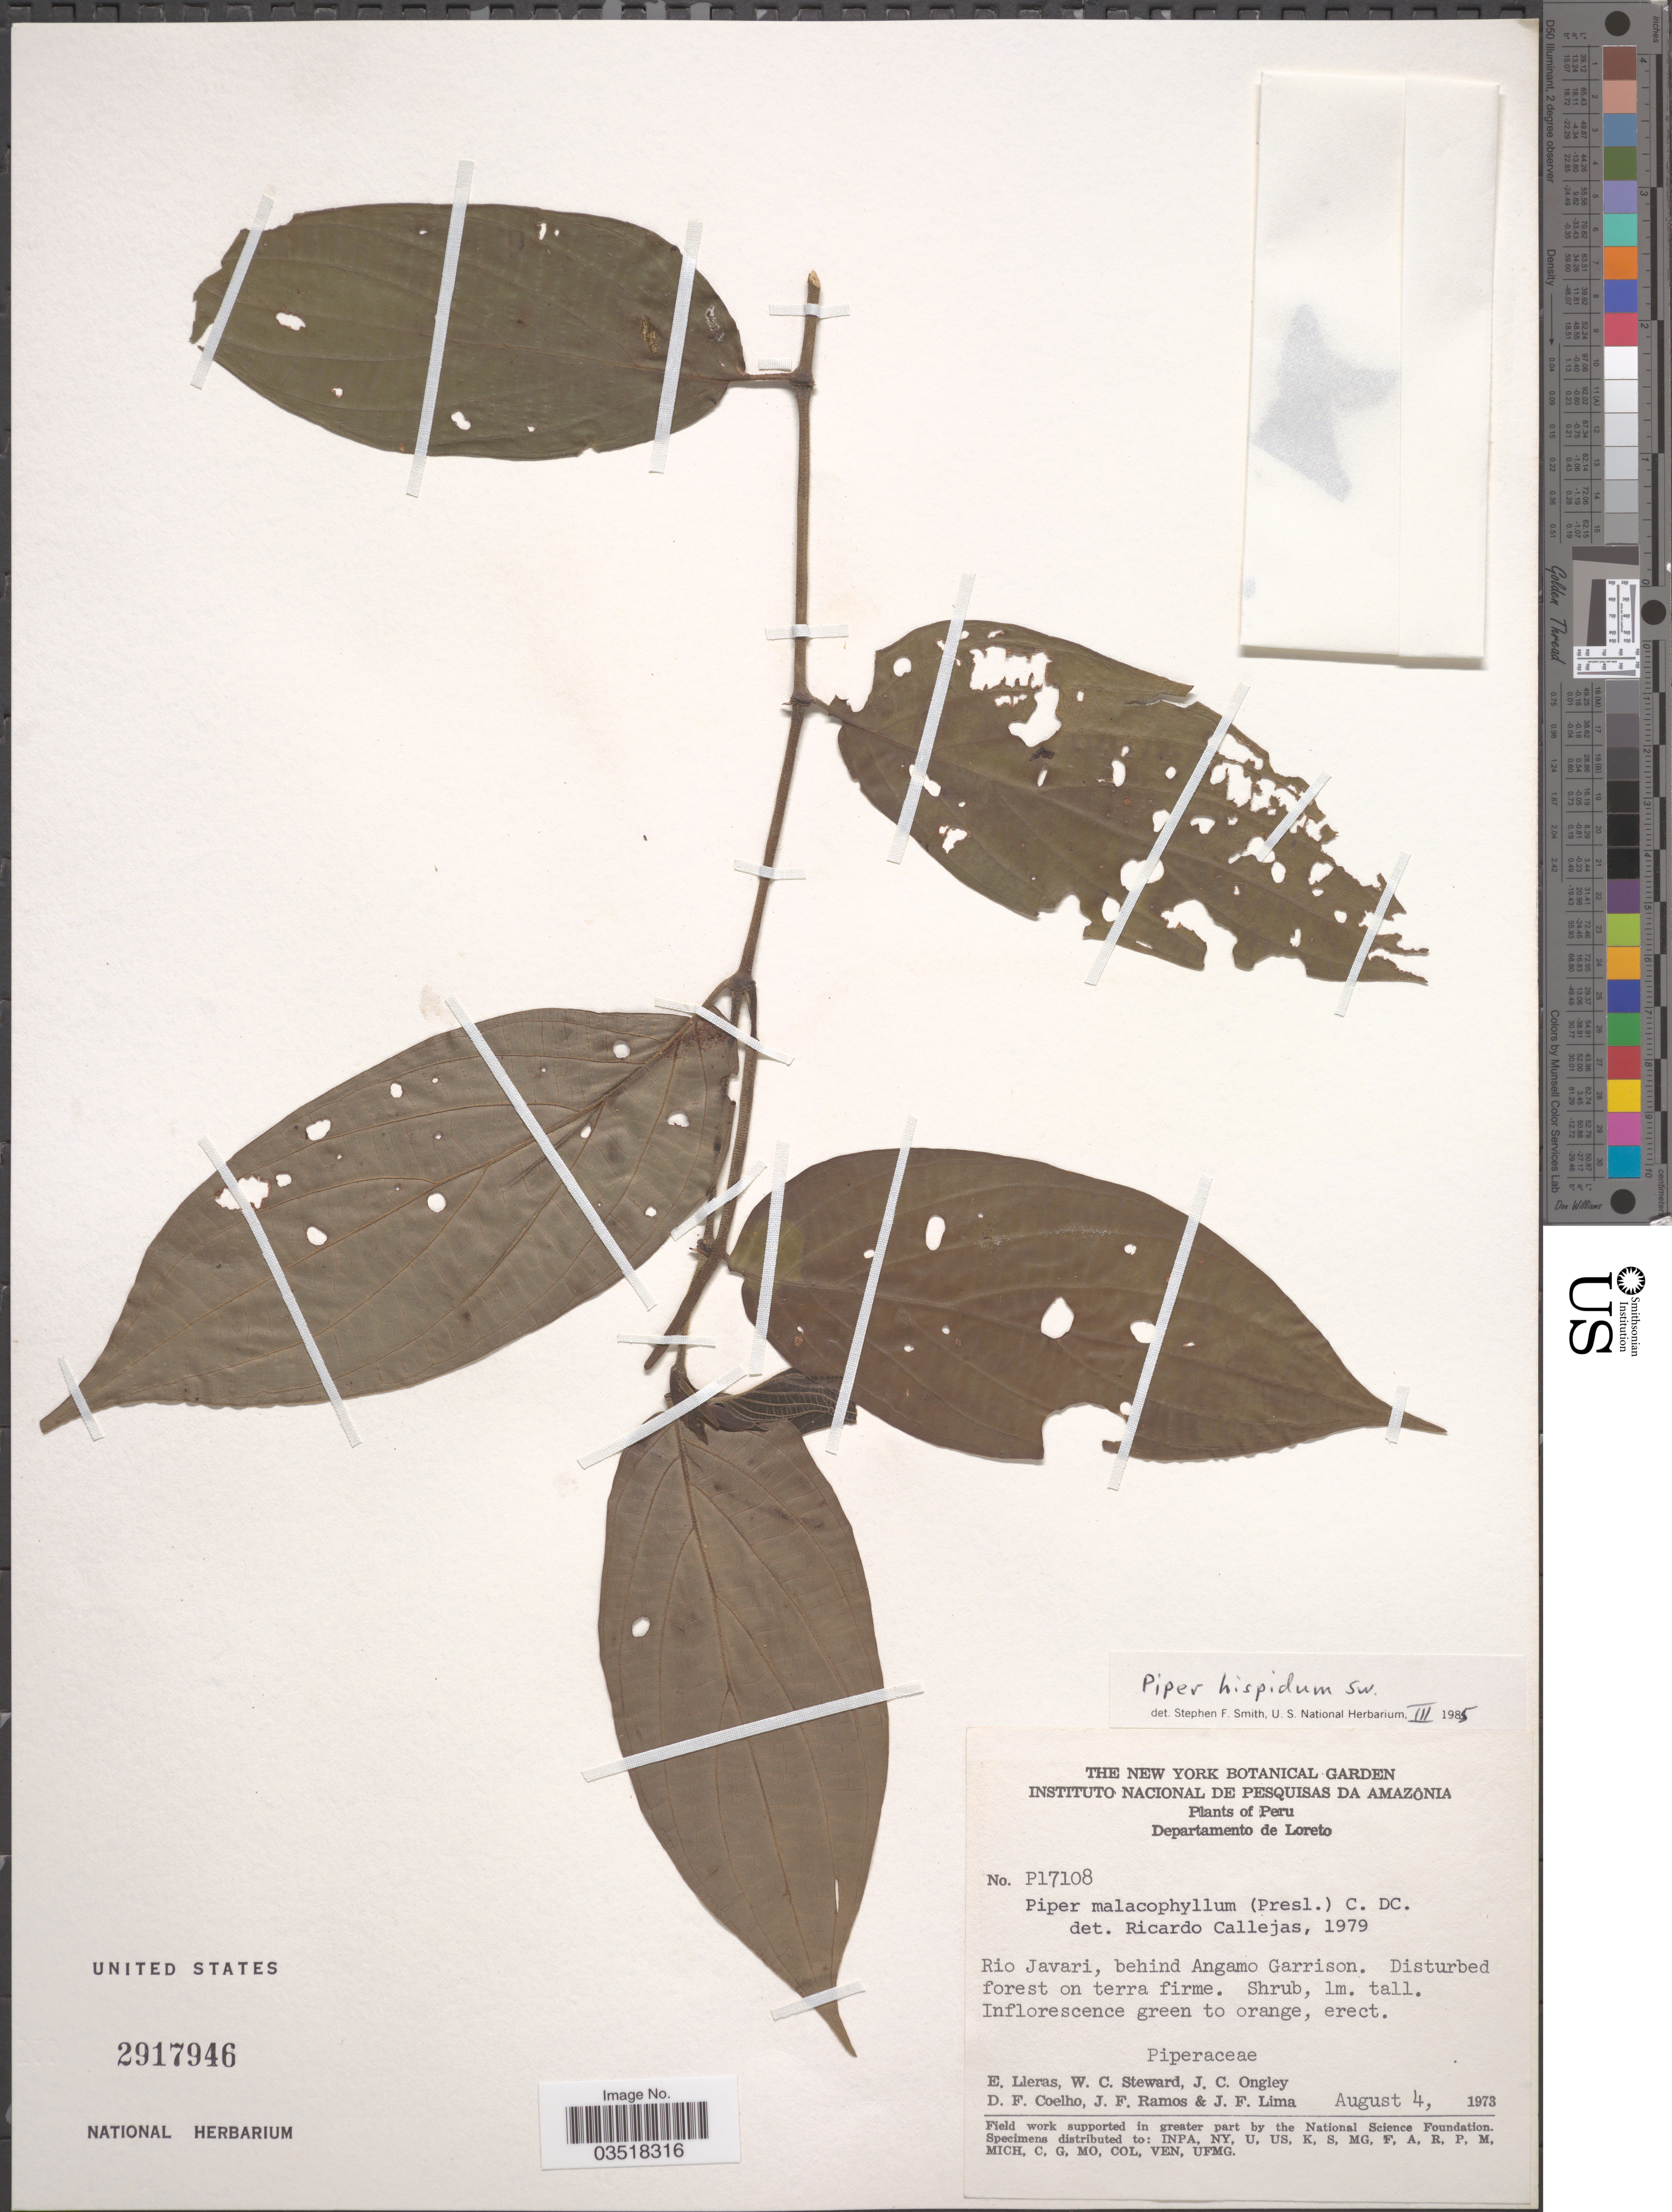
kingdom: Plantae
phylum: Tracheophyta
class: Magnoliopsida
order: Piperales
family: Piperaceae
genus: Piper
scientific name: Piper hispidum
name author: Sw.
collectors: E. Lleras, W. C. Steward, J. C. Ongley, D. F. Coêlho & et al.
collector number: P17108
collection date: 1973-08-04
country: Peru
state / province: Loreto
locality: Departamento de Loreto. Rio Javari, behind Angamo Garrison.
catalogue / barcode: US 2917946